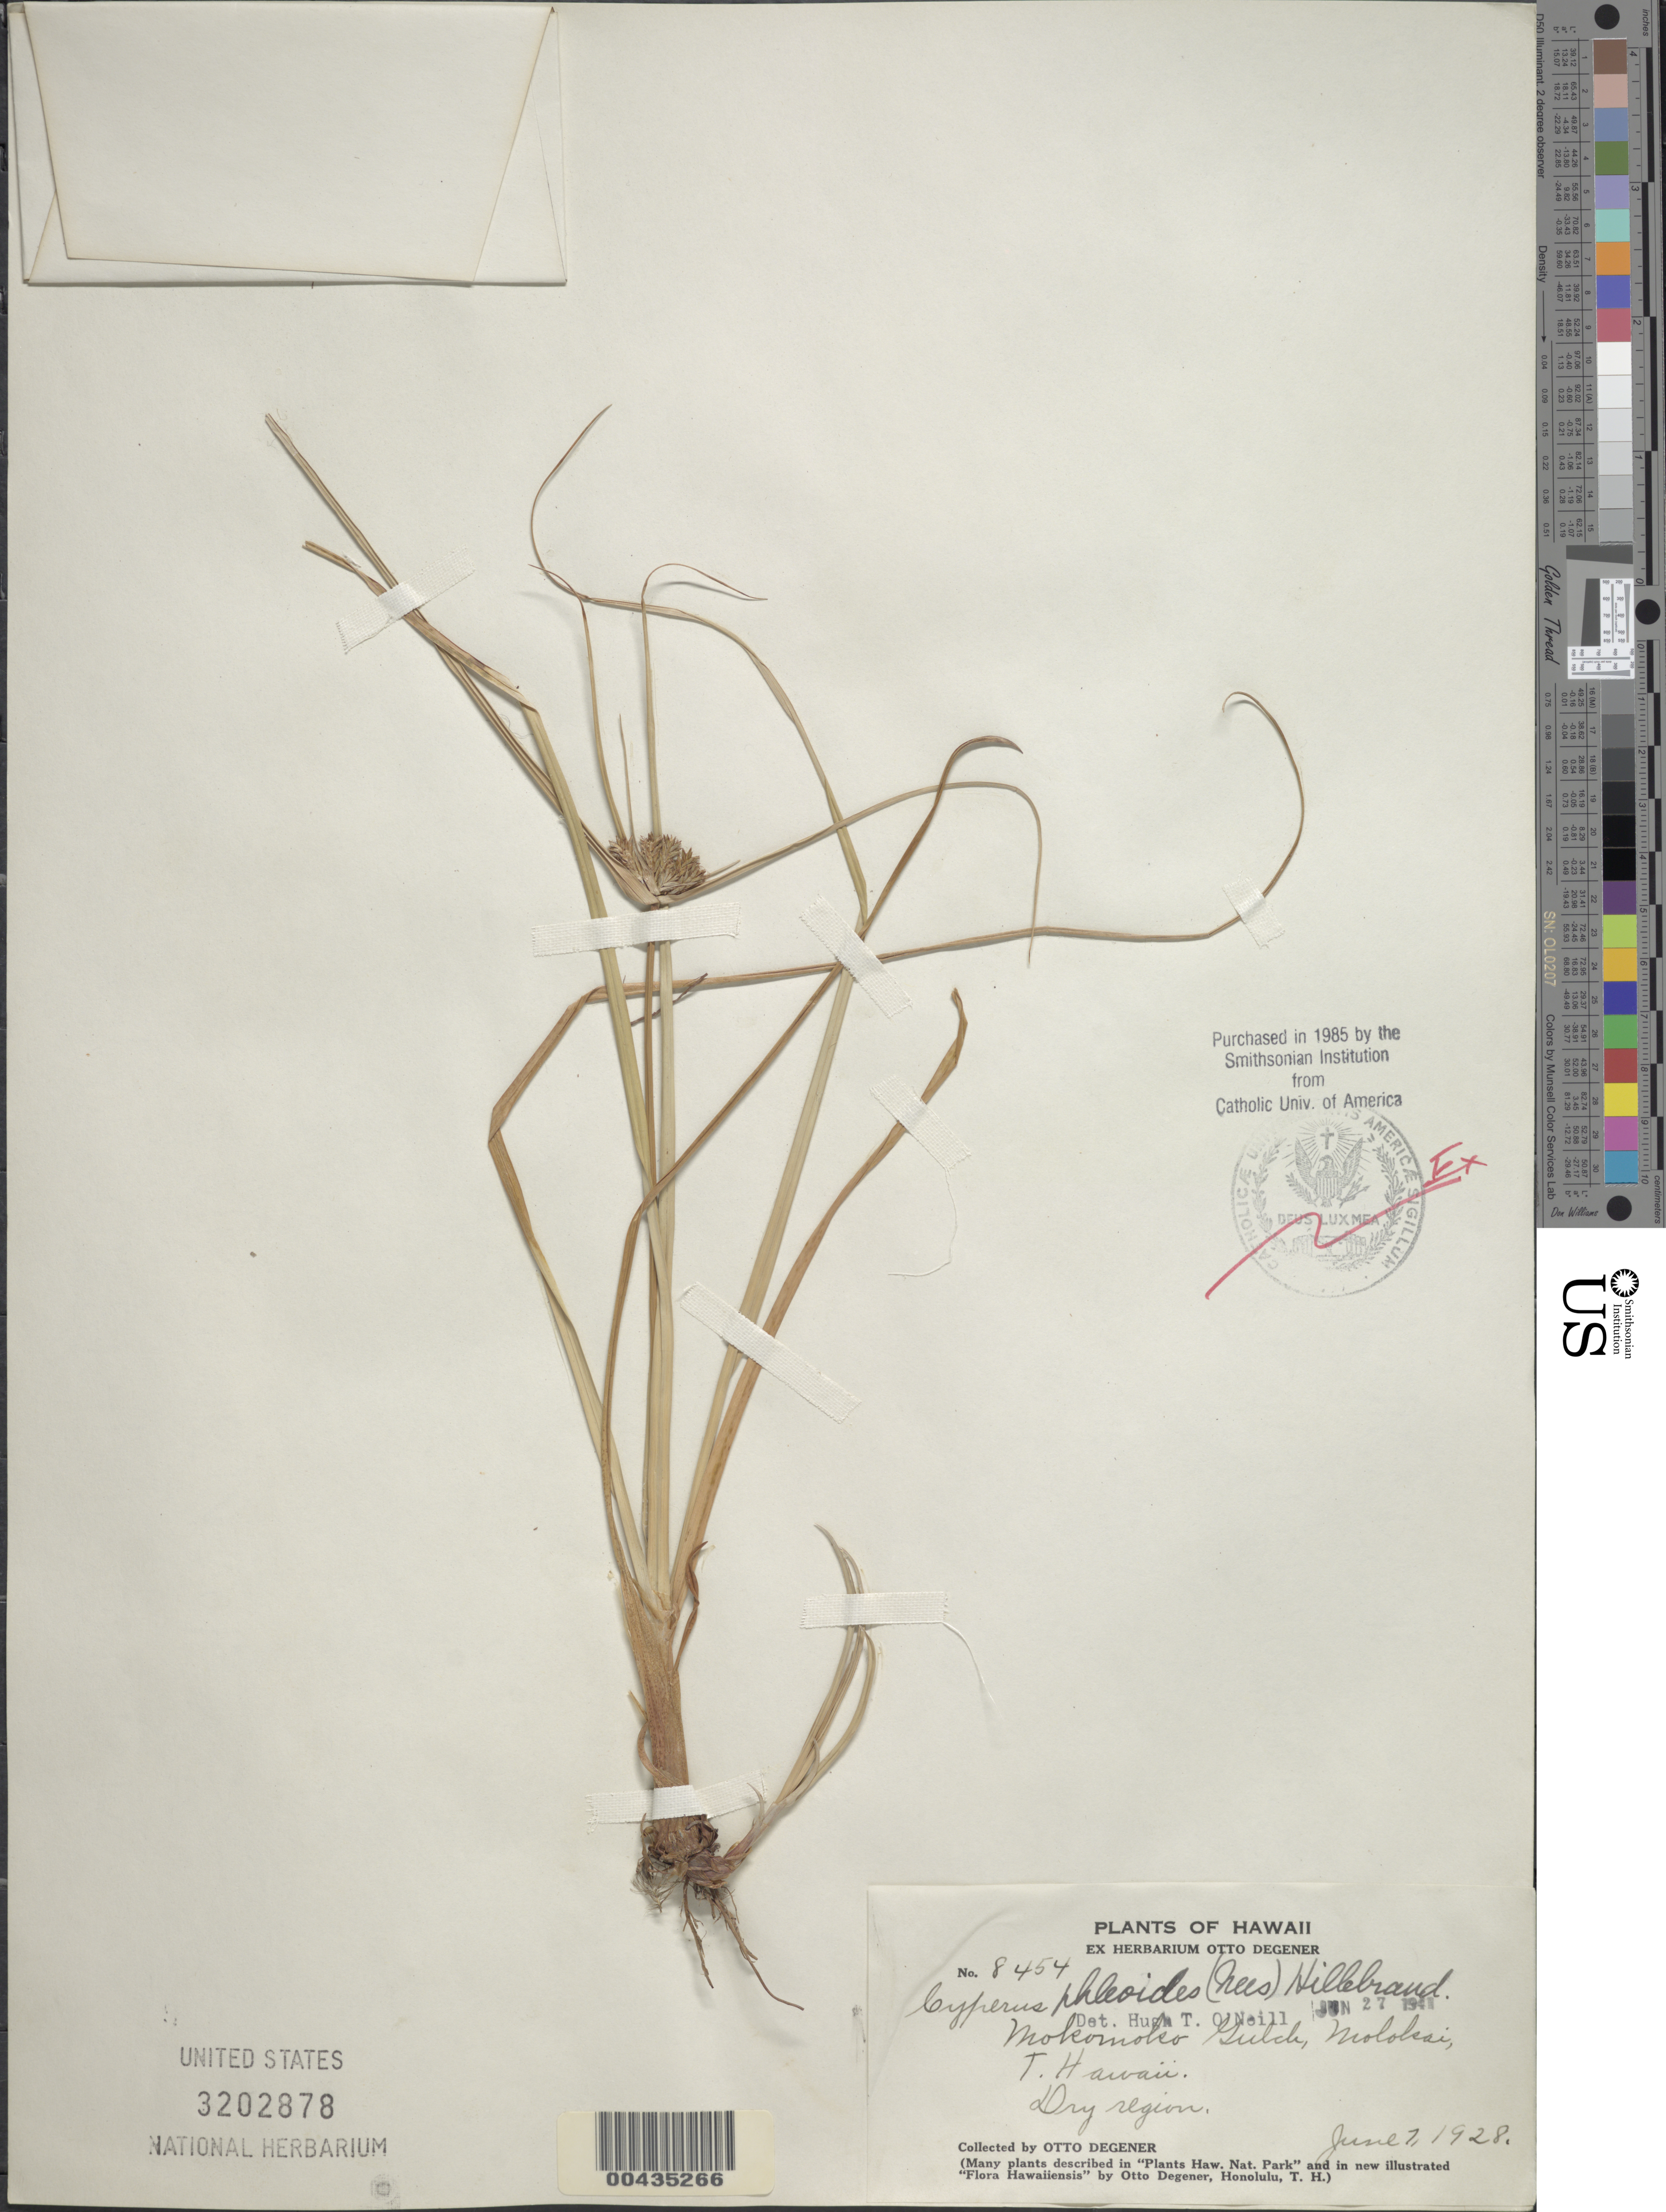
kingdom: Plantae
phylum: Tracheophyta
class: Liliopsida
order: Poales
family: Cyperaceae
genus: Cyperus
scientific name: Cyperus phleoides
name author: (Nees ex Kunth) Hillebr.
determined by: O'Neill, Hugh T.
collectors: O. Degener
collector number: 8454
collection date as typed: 7 Jun 1928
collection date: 1928-06-07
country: United States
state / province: Hawaii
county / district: Maui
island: Moloka'i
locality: Mokomoko Gulch, Molokai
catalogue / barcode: US 3202878